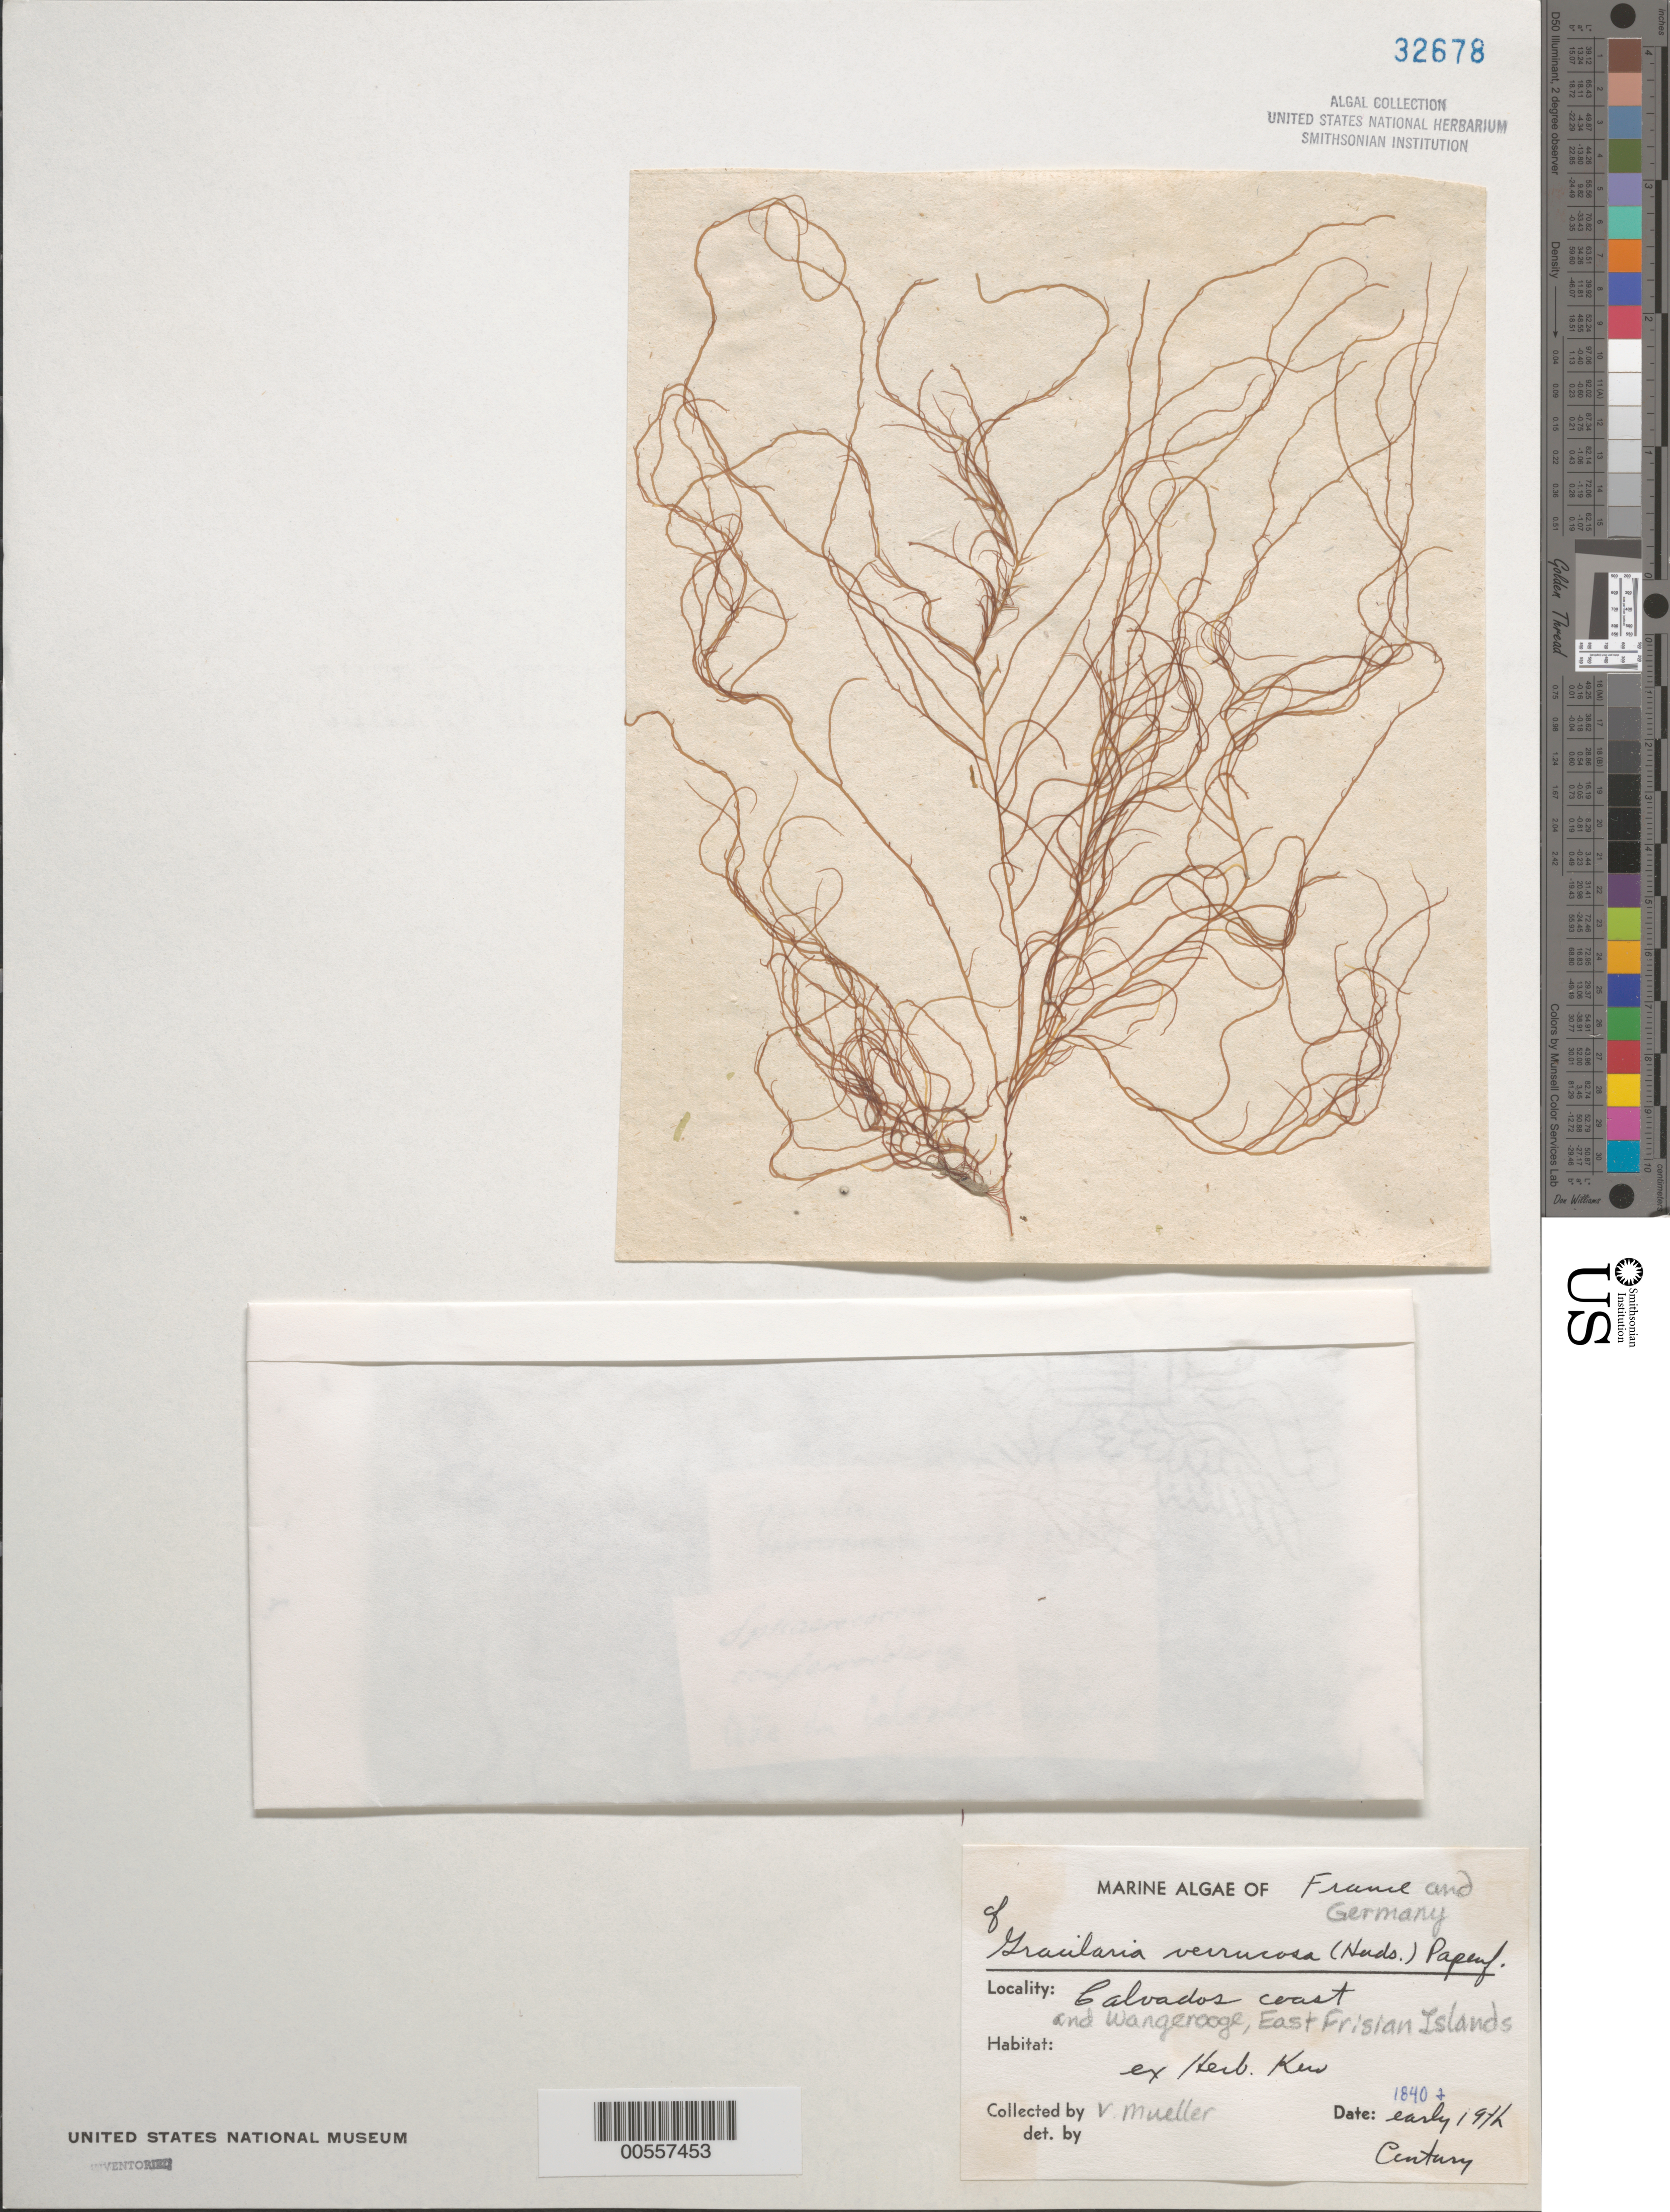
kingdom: Plantae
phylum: Rhodophyta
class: Florideophyceae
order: Gracilariales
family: Gracilariaceae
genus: Gracilariopsis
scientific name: Gracilariopsis longissima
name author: (S.G. Gmel.) Steentoft et al.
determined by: Algae name updating Project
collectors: V. Mueller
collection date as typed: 1840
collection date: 1840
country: France / Germany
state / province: Normandie / Lower Saxony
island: Wangerooge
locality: Calvados coast (and also German island Wangerooge in Island Groupings fields)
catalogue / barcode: US 32678